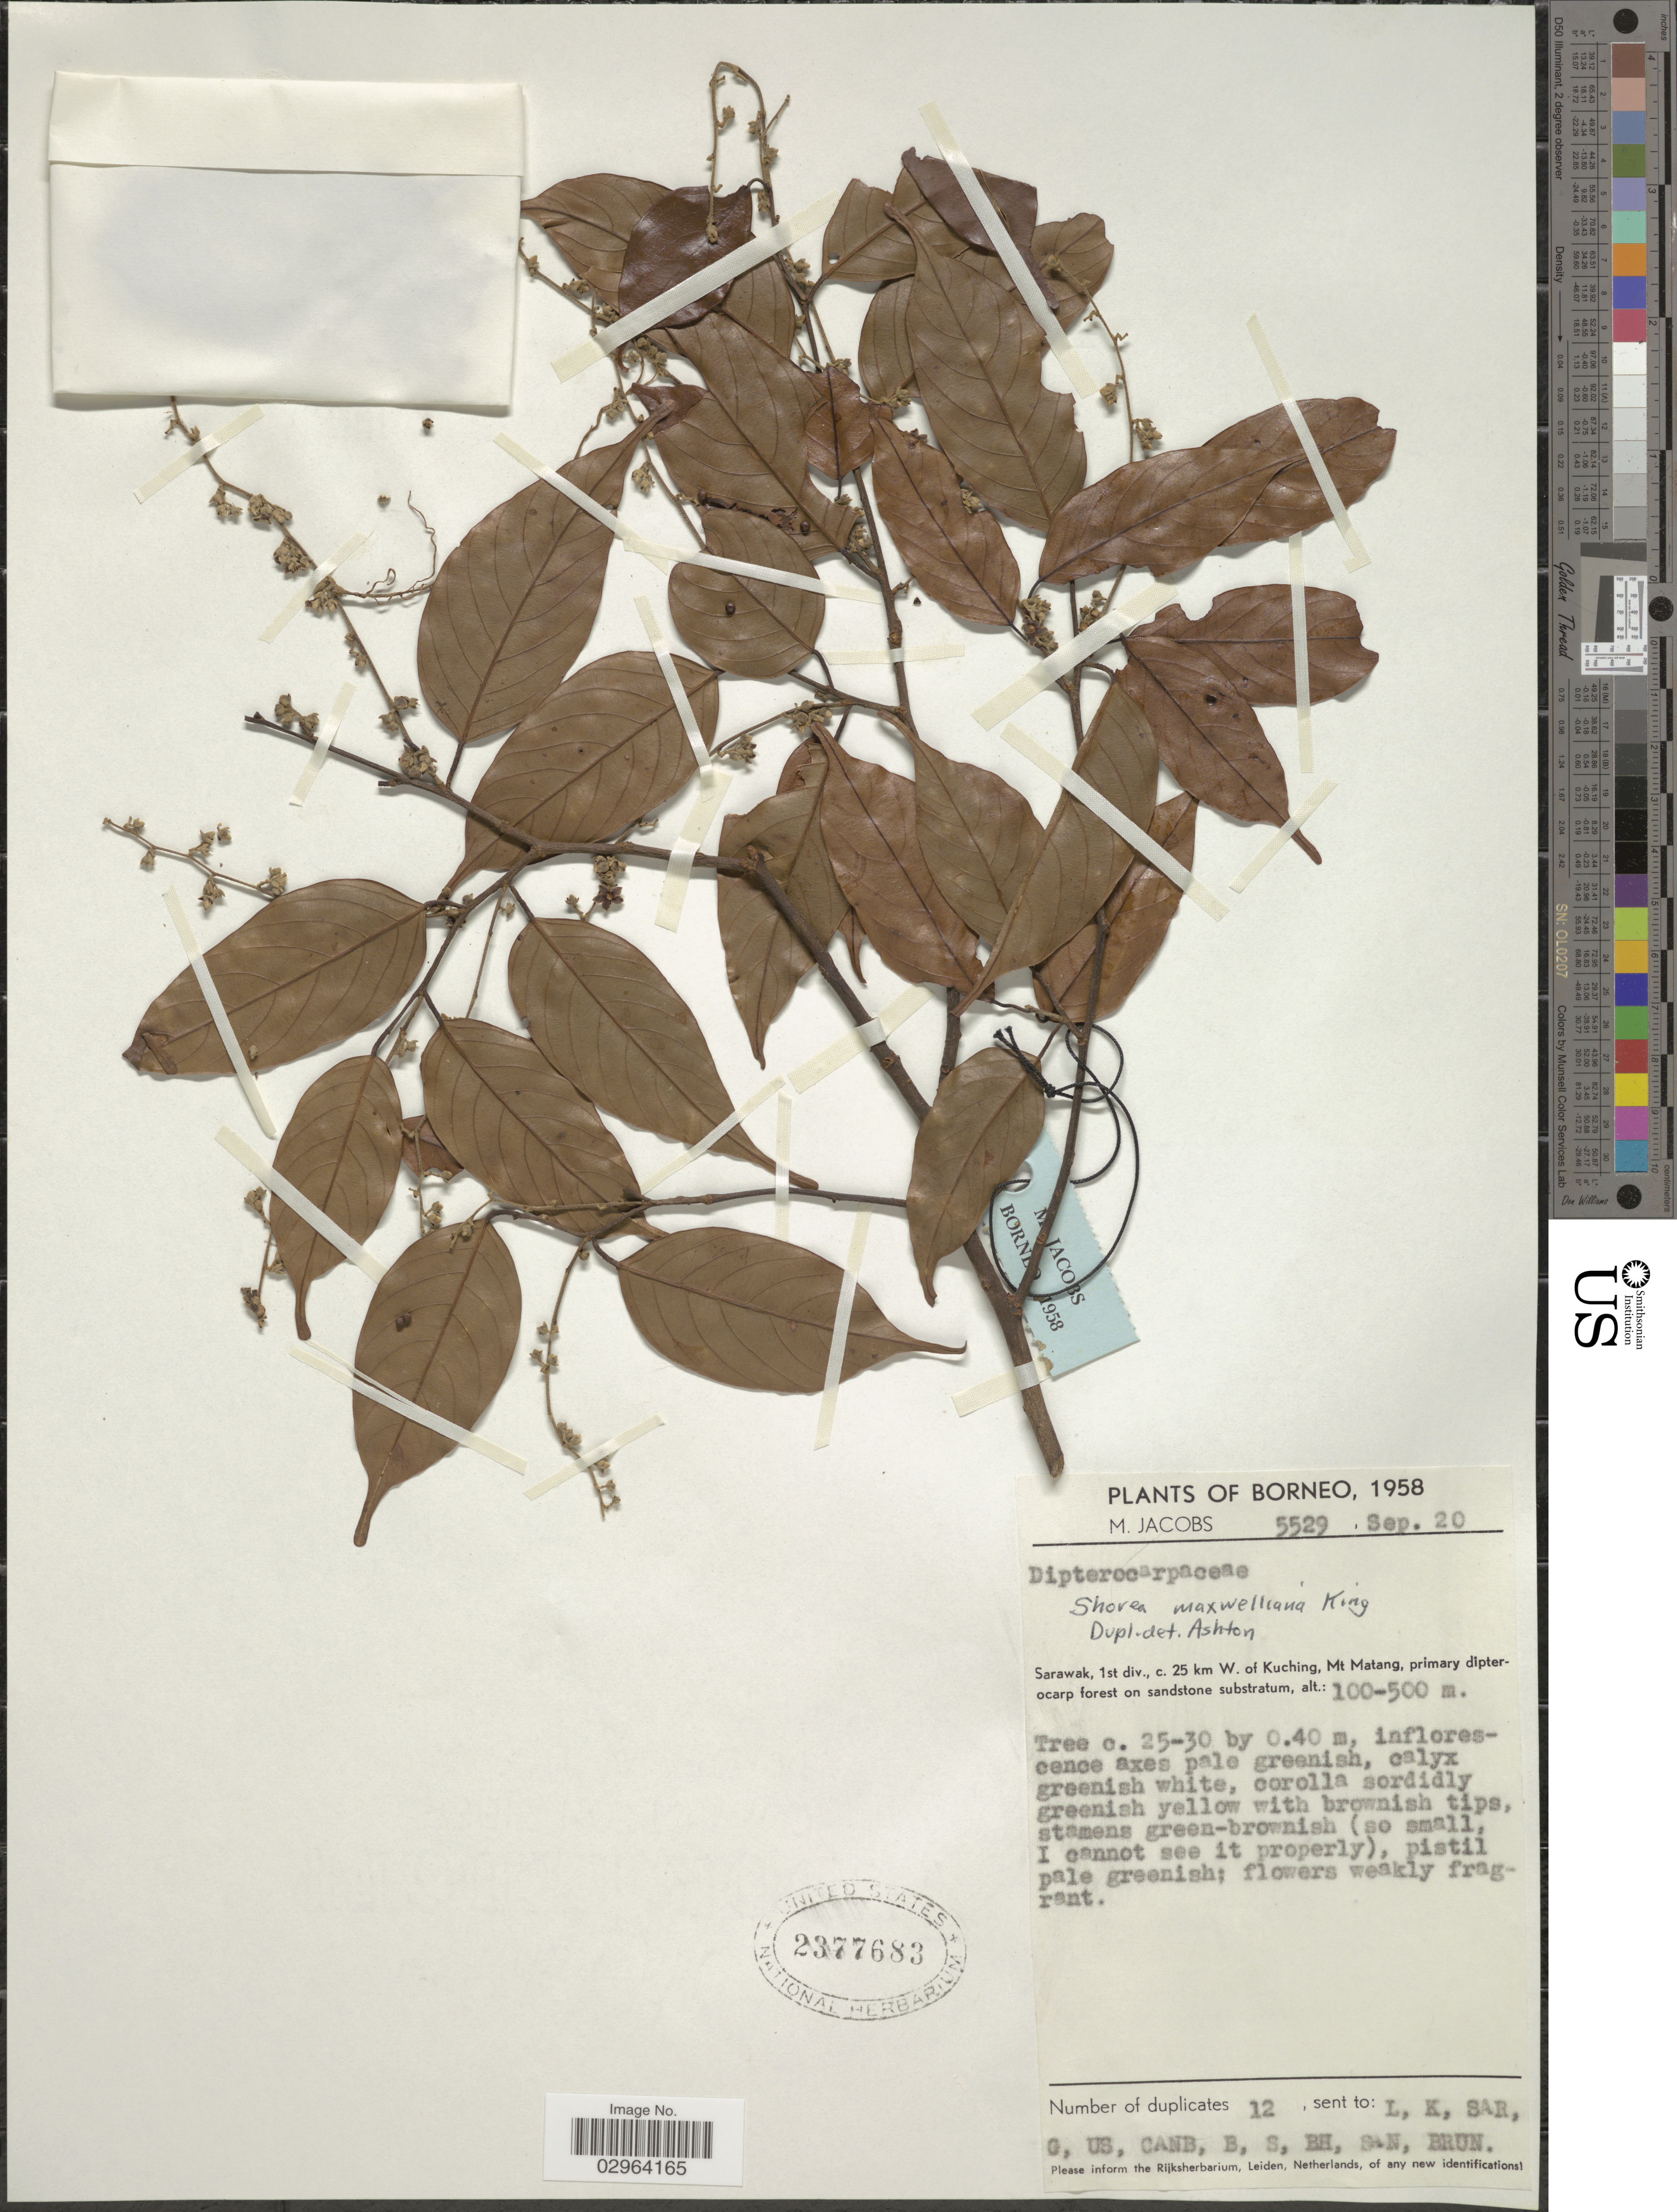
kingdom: Plantae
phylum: Tracheophyta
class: Magnoliopsida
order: Malvales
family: Dipterocarpaceae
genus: Shorea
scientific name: Shorea maxwelliana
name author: King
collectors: M. Jacobs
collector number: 5529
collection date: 1958-09-20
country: Malaysia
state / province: Sarawak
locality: Borneo. 1st div., c. 25 km W. of Kuching, Mt Matang, primary dipterocarp forest on sandstone substratum.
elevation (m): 100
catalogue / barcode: US 2377683